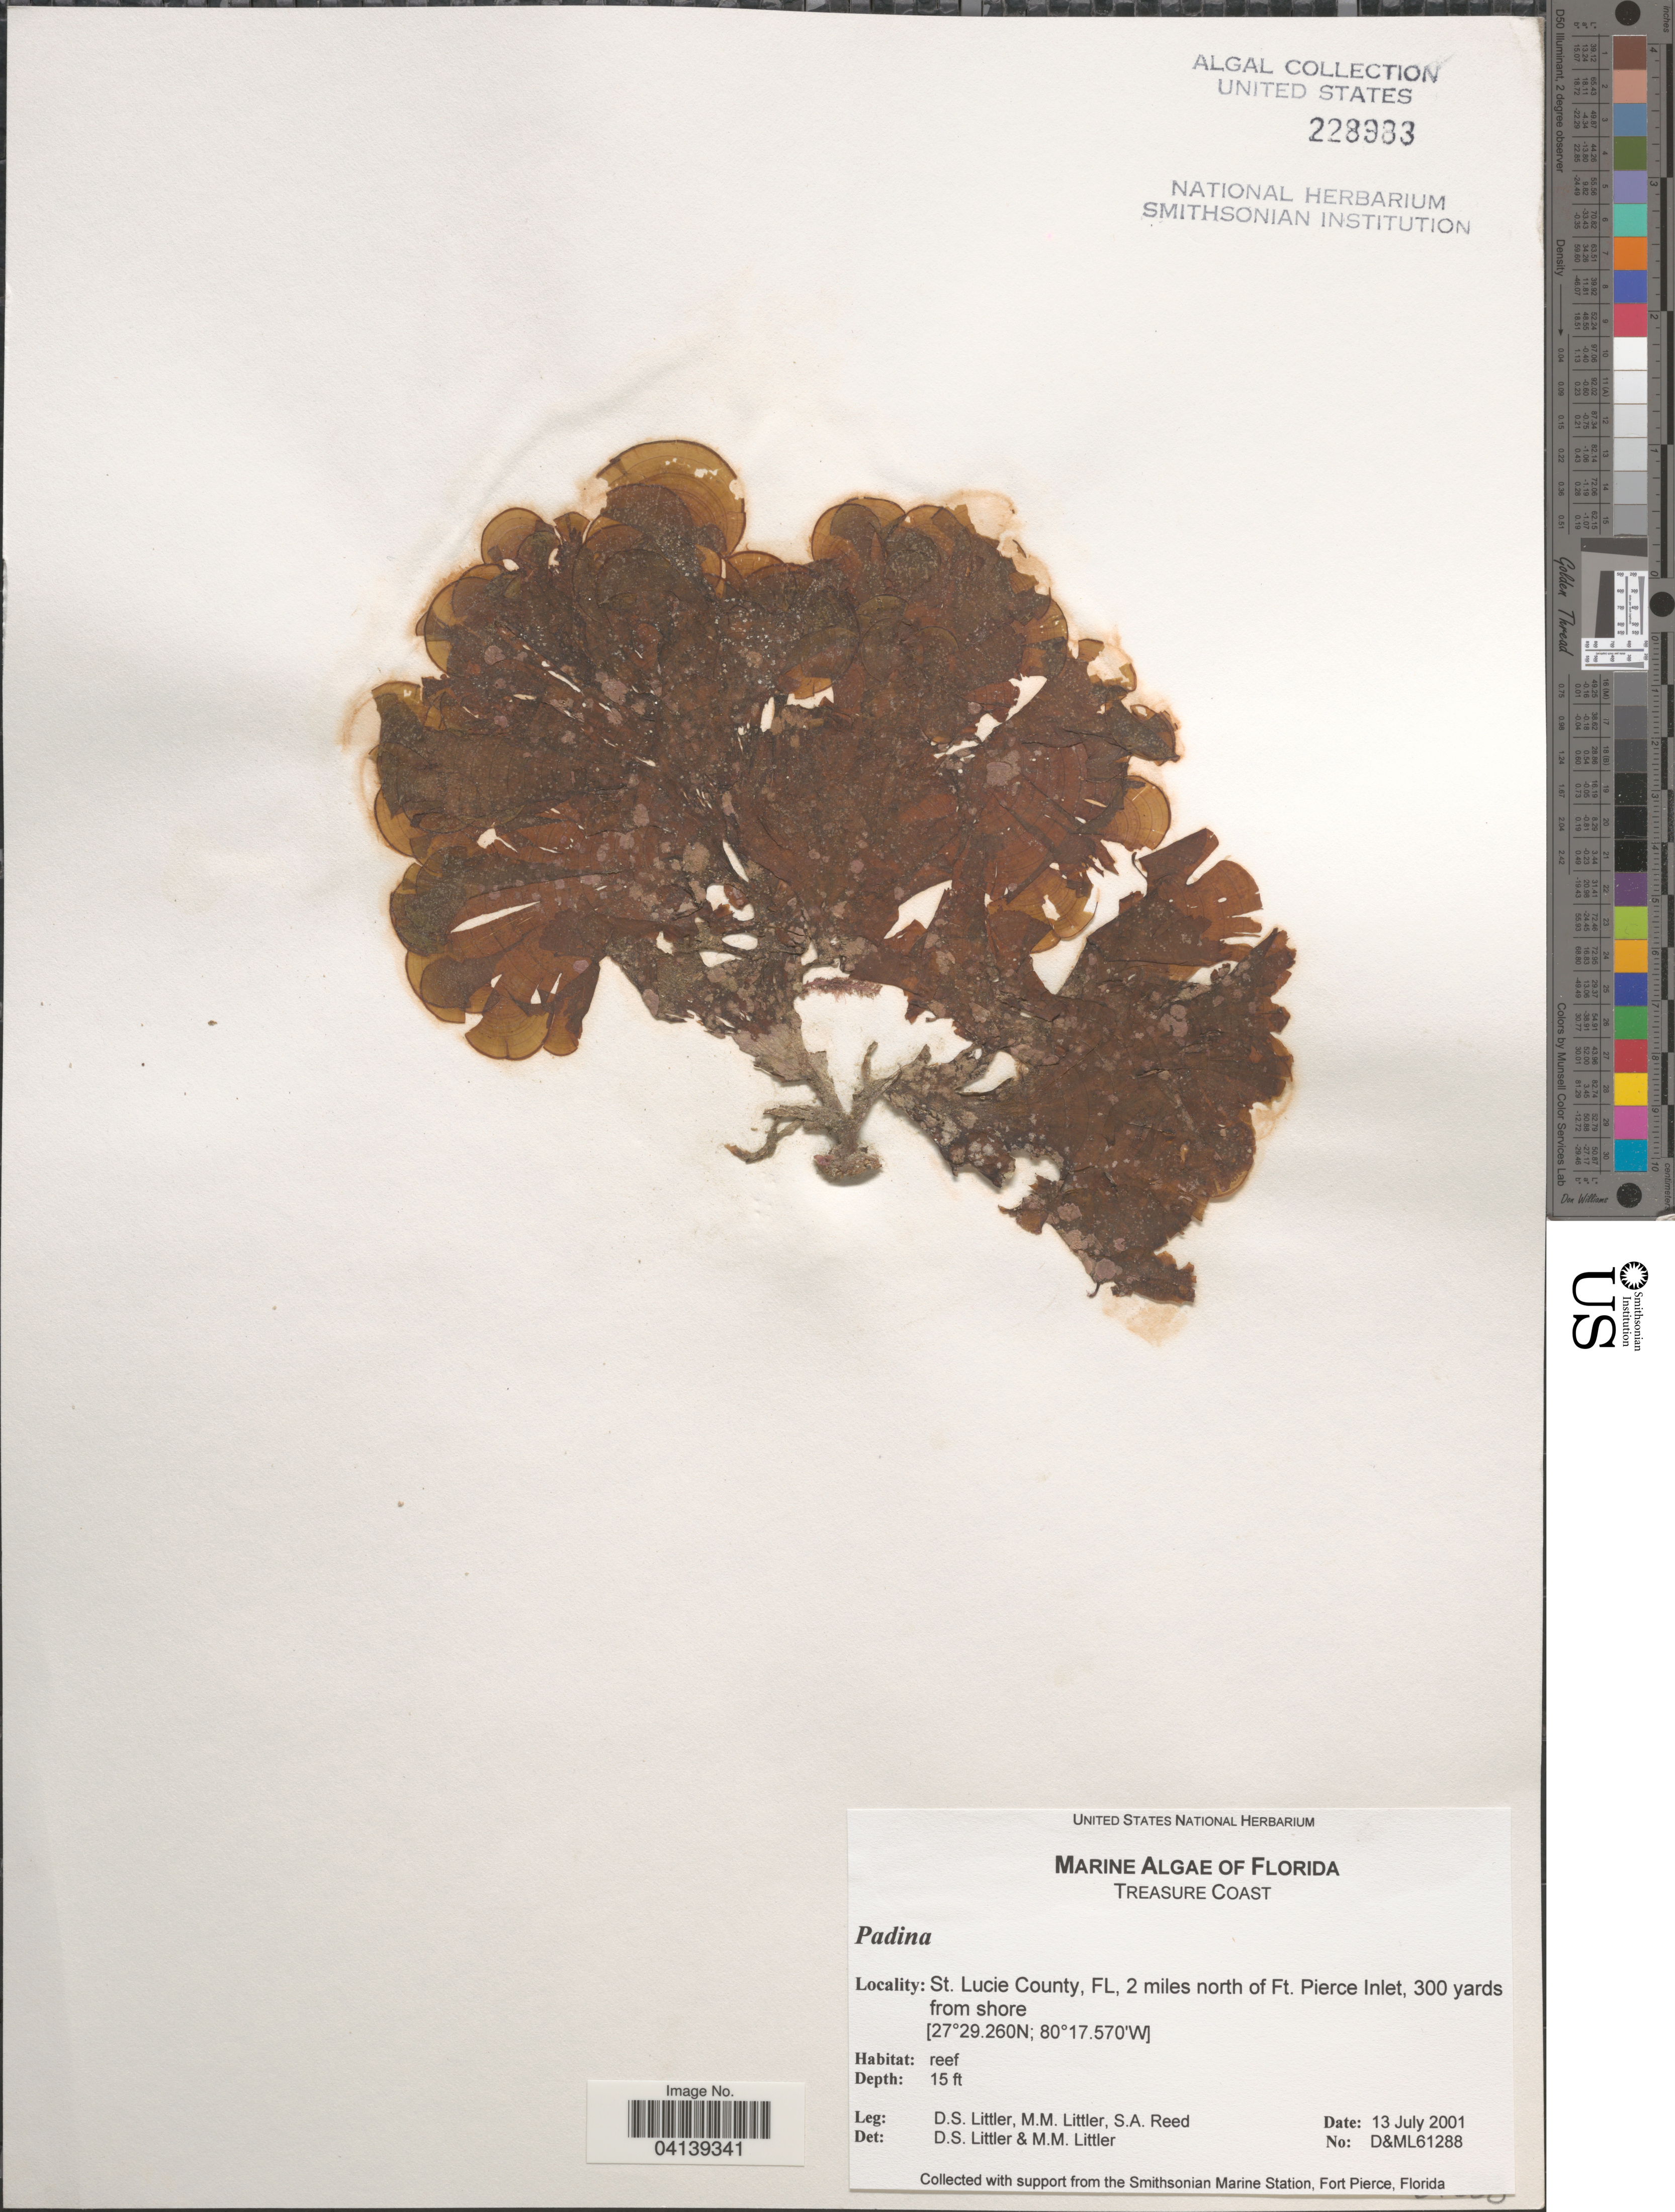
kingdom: Chromista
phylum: Ochrophyta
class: Phaeophyceae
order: Dictyotales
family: Dictyotaceae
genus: Padina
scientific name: Padina sp.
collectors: D. S. Littler & S. Reed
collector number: D&ML61288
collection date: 2001-07-13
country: United States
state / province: Florida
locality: Treasure Coast. St. Lucie County, 2 miles north of Ft. Pierce Inlet, 300 yards from shore.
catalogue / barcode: US 228983